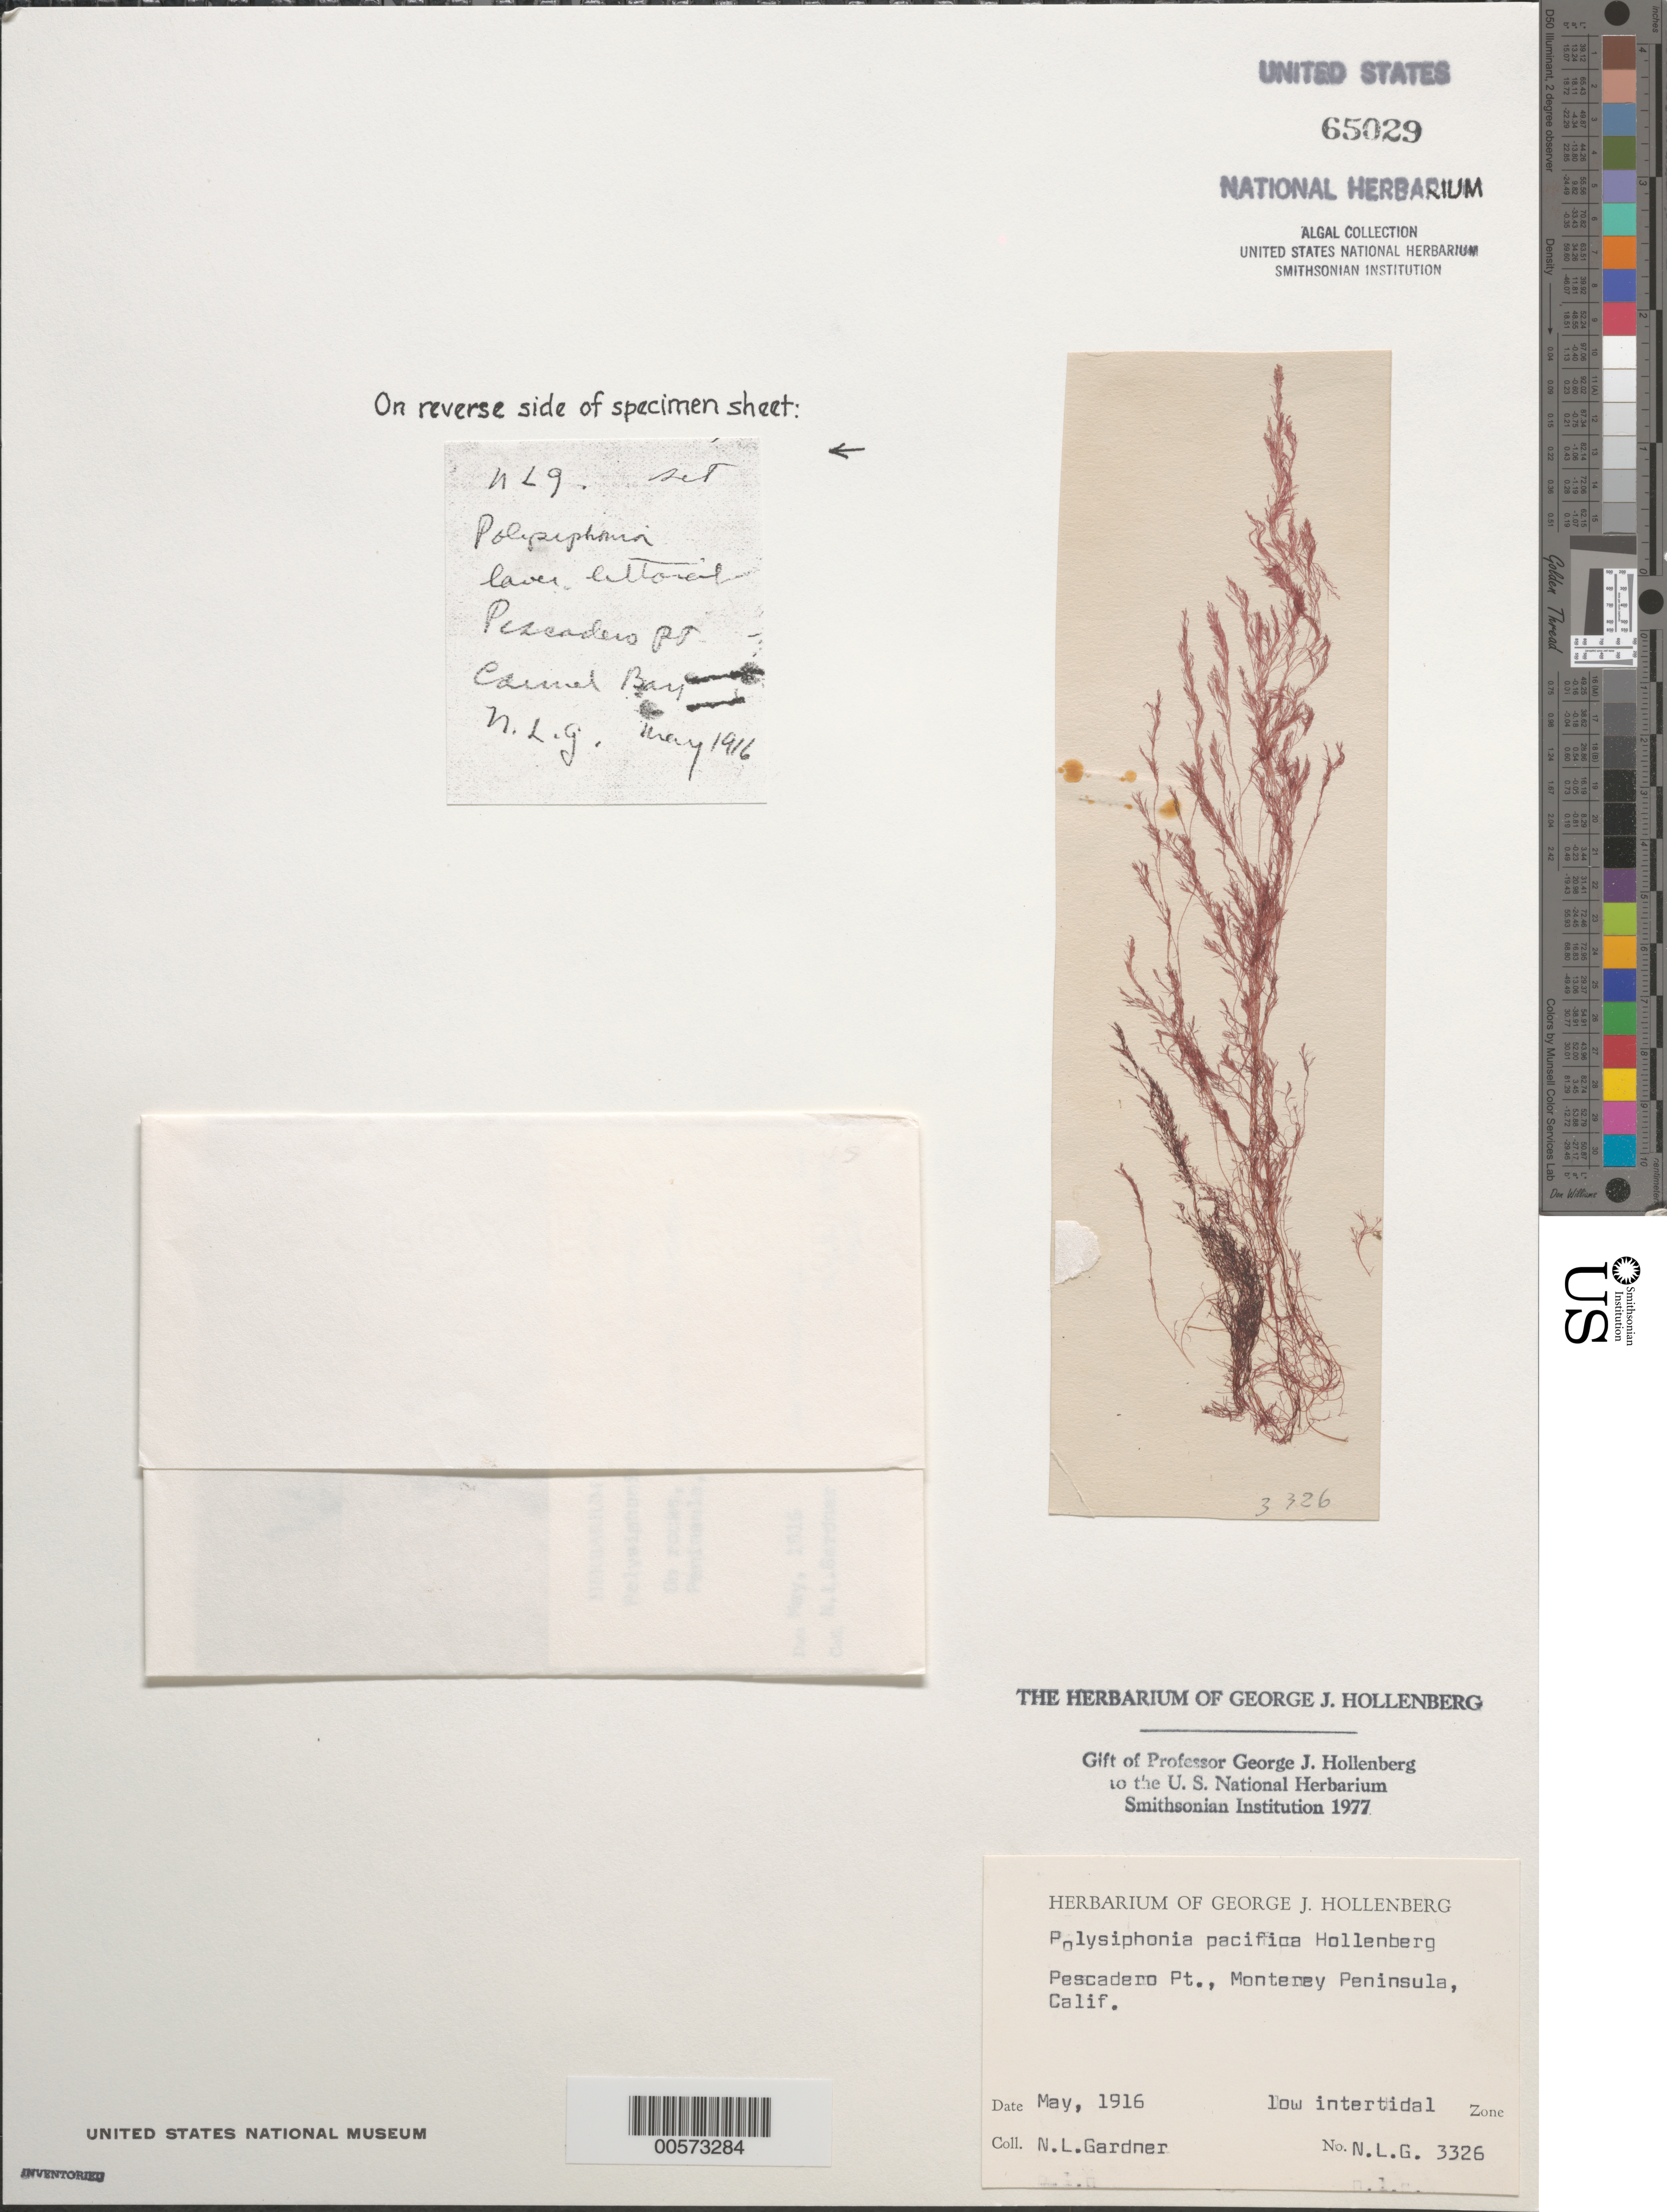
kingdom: Plantae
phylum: Rhodophyta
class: Florideophyceae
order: Ceramiales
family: Rhodomelaceae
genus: Polysiphonia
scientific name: Polysiphonia pacifica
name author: Hollenb.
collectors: N. Gardner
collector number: NLG 3326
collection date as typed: May 1916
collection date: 1916-05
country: United States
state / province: California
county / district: Monterey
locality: Pescadero Point, Carmel Bay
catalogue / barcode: US 65029